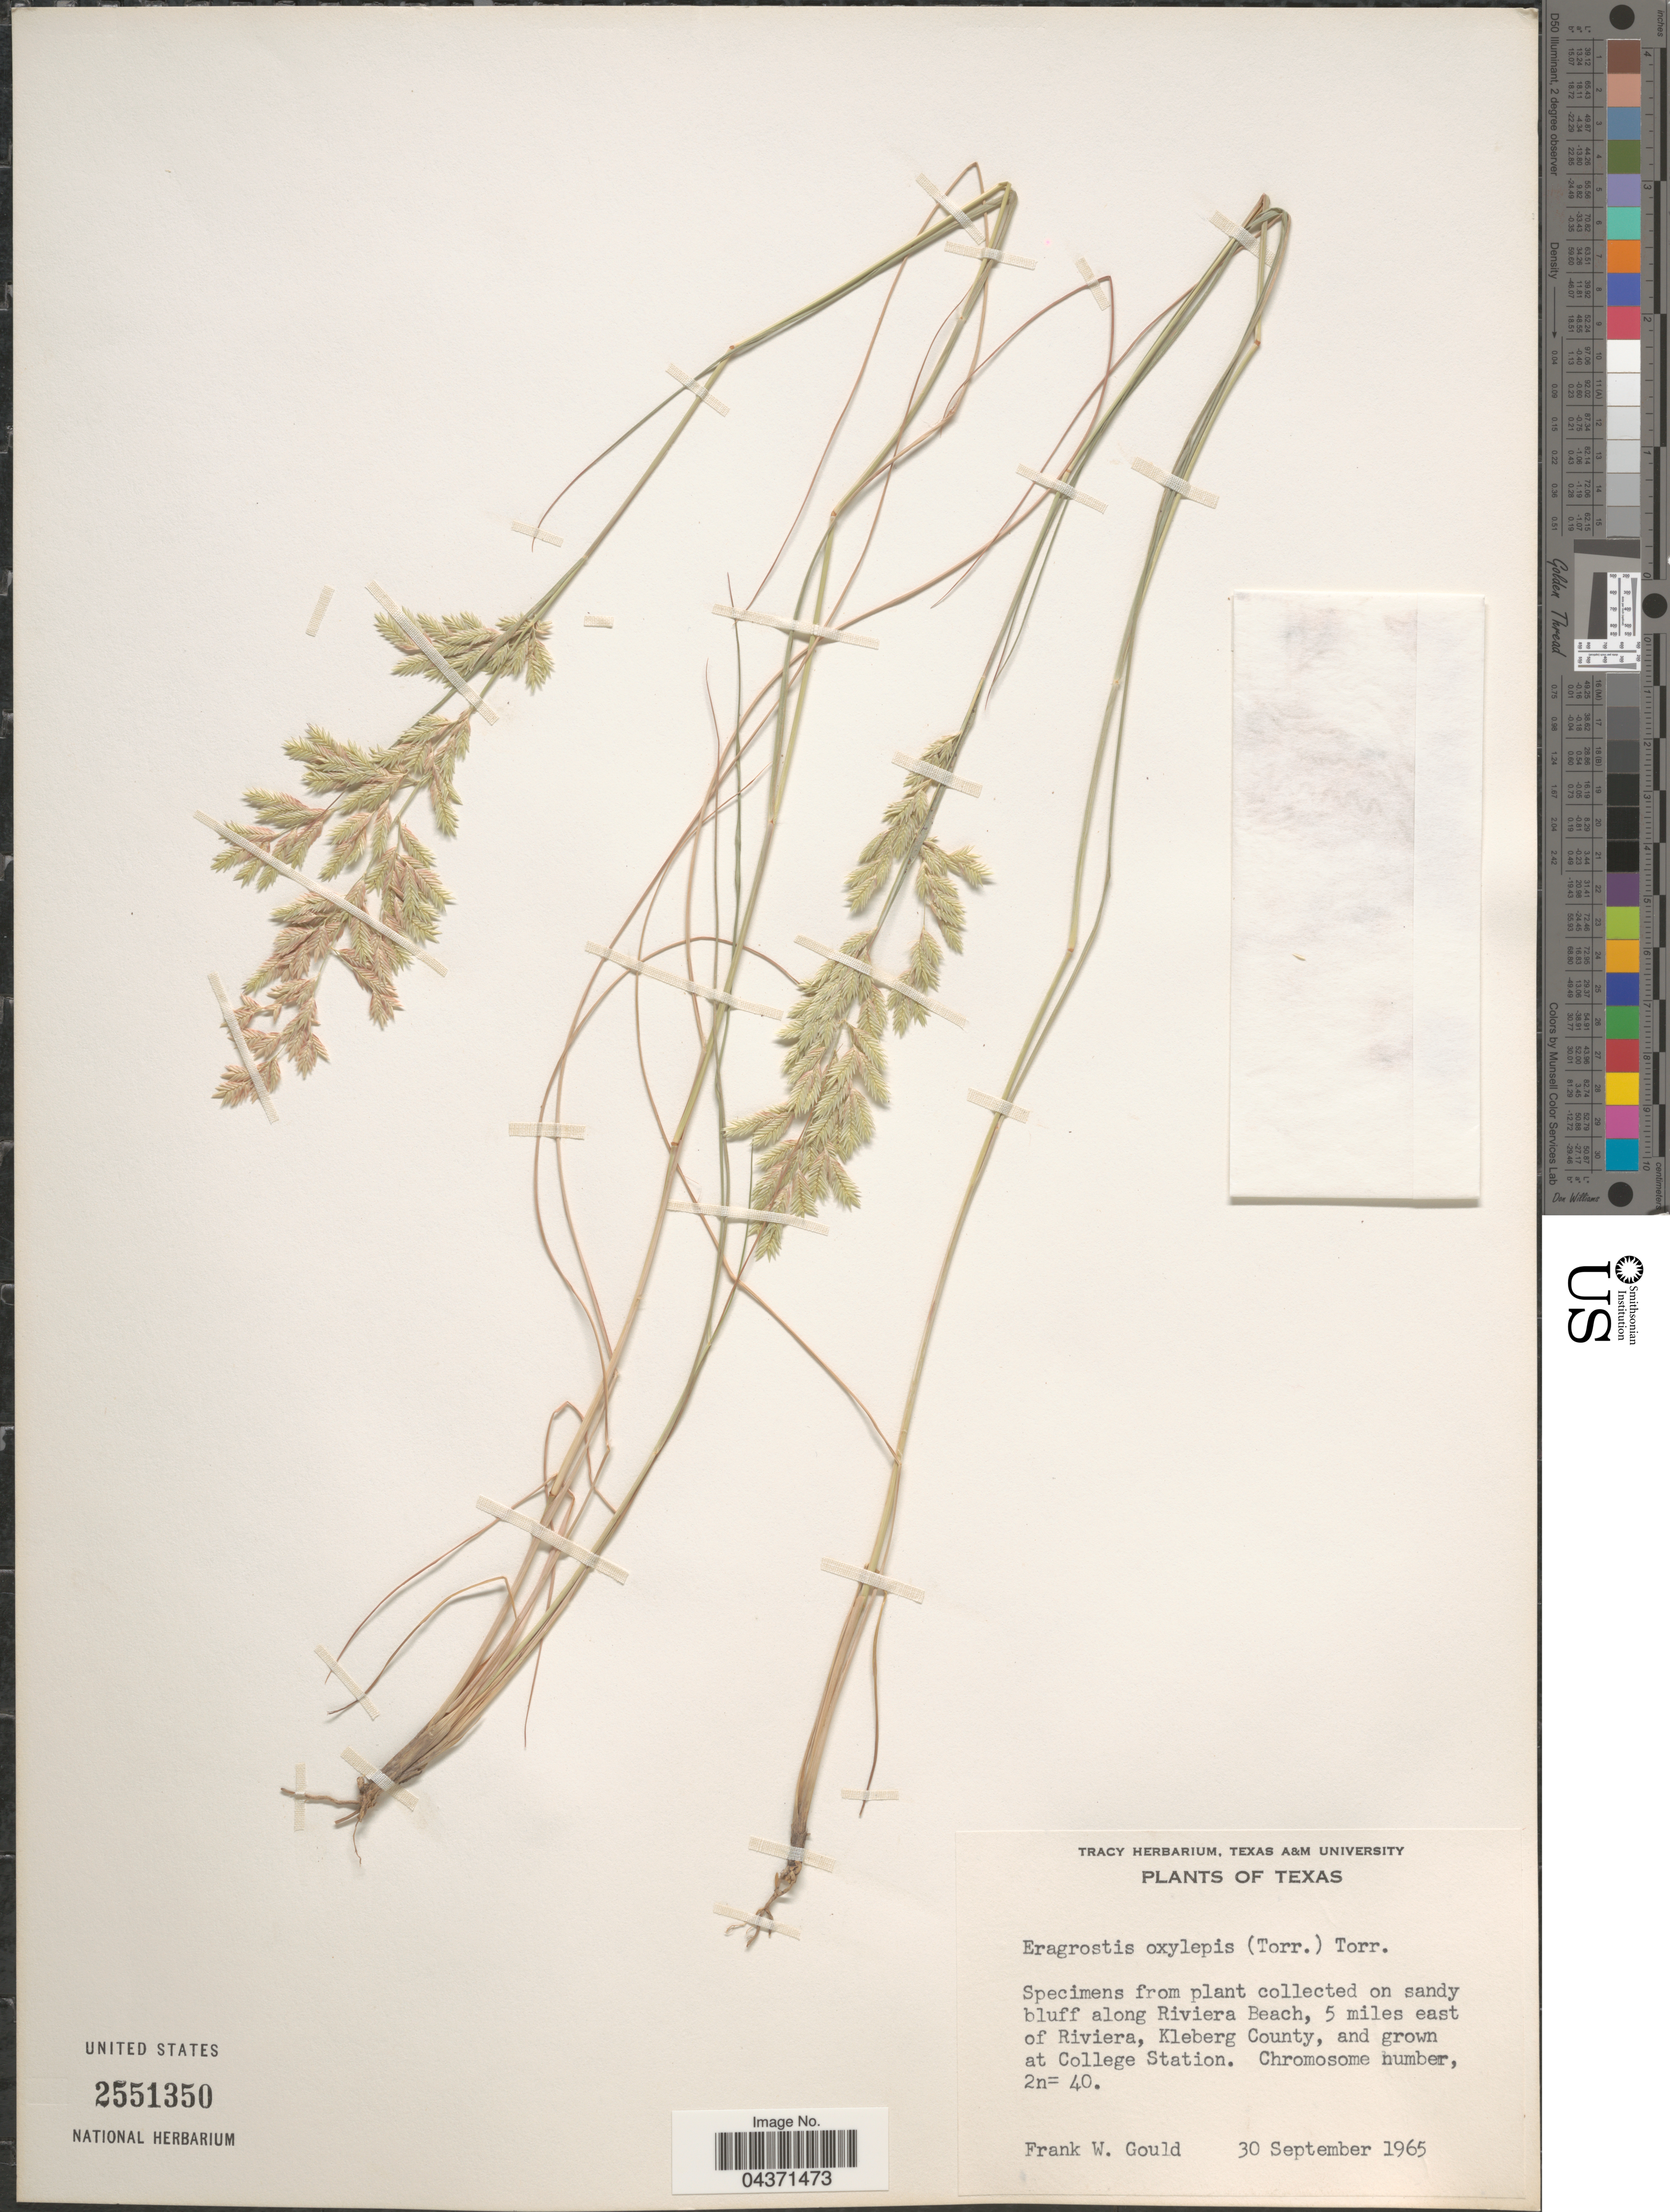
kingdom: Plantae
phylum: Tracheophyta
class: Liliopsida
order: Poales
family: Poaceae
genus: Eragrostis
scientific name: Eragrostis secundiflora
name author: J. Presl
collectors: F. W. Gould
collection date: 1965-09-30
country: United States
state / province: Texas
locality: On sandy bluff along Riviera Beach, 5 miles east of Riviera, Kleberg County, and grown at College Station.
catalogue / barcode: US 2551350